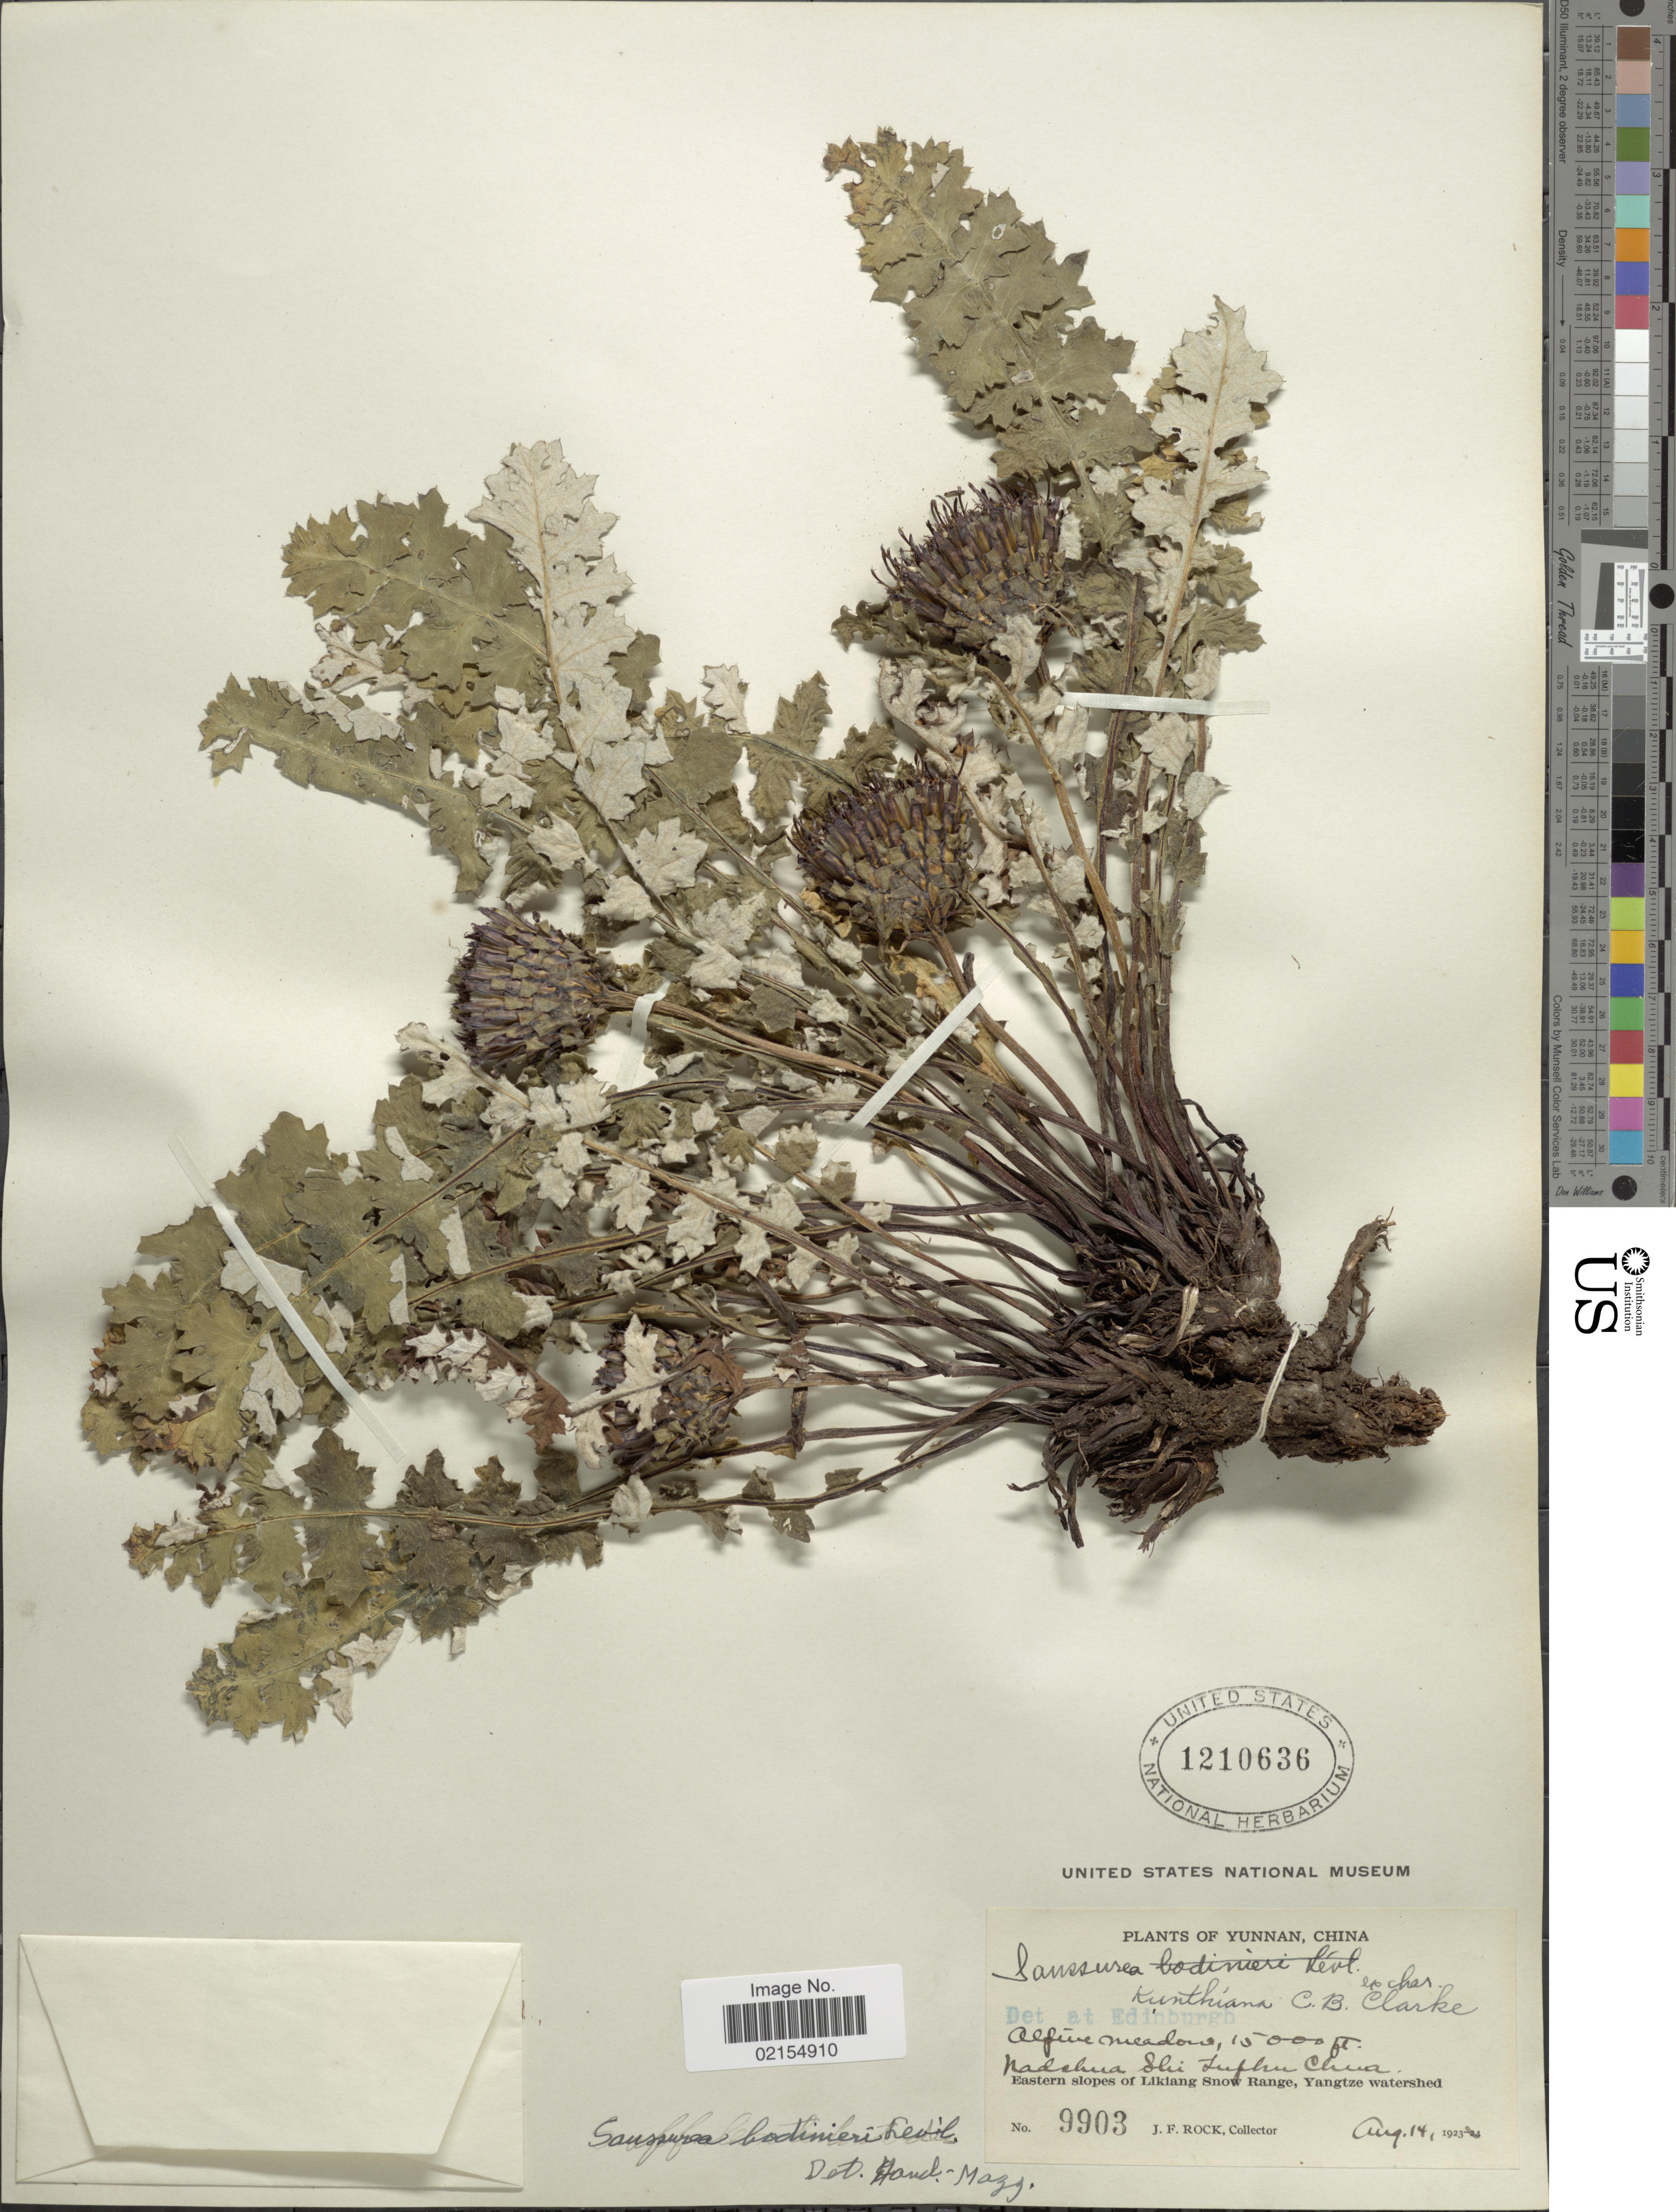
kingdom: Plantae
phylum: Tracheophyta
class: Magnoliopsida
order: Asterales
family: Asteraceae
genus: Saussurea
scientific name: Saussurea bodinieri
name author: H. Lév.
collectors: J. Rock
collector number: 9903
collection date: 1923-08-14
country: China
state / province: Yunnan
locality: Yunnan, China, Alpine meadows, Nadshua Ashi Lupohu China, Eastern slopes of Likiang Snow Range, Yangtze watershed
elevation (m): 4572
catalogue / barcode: US 1210636